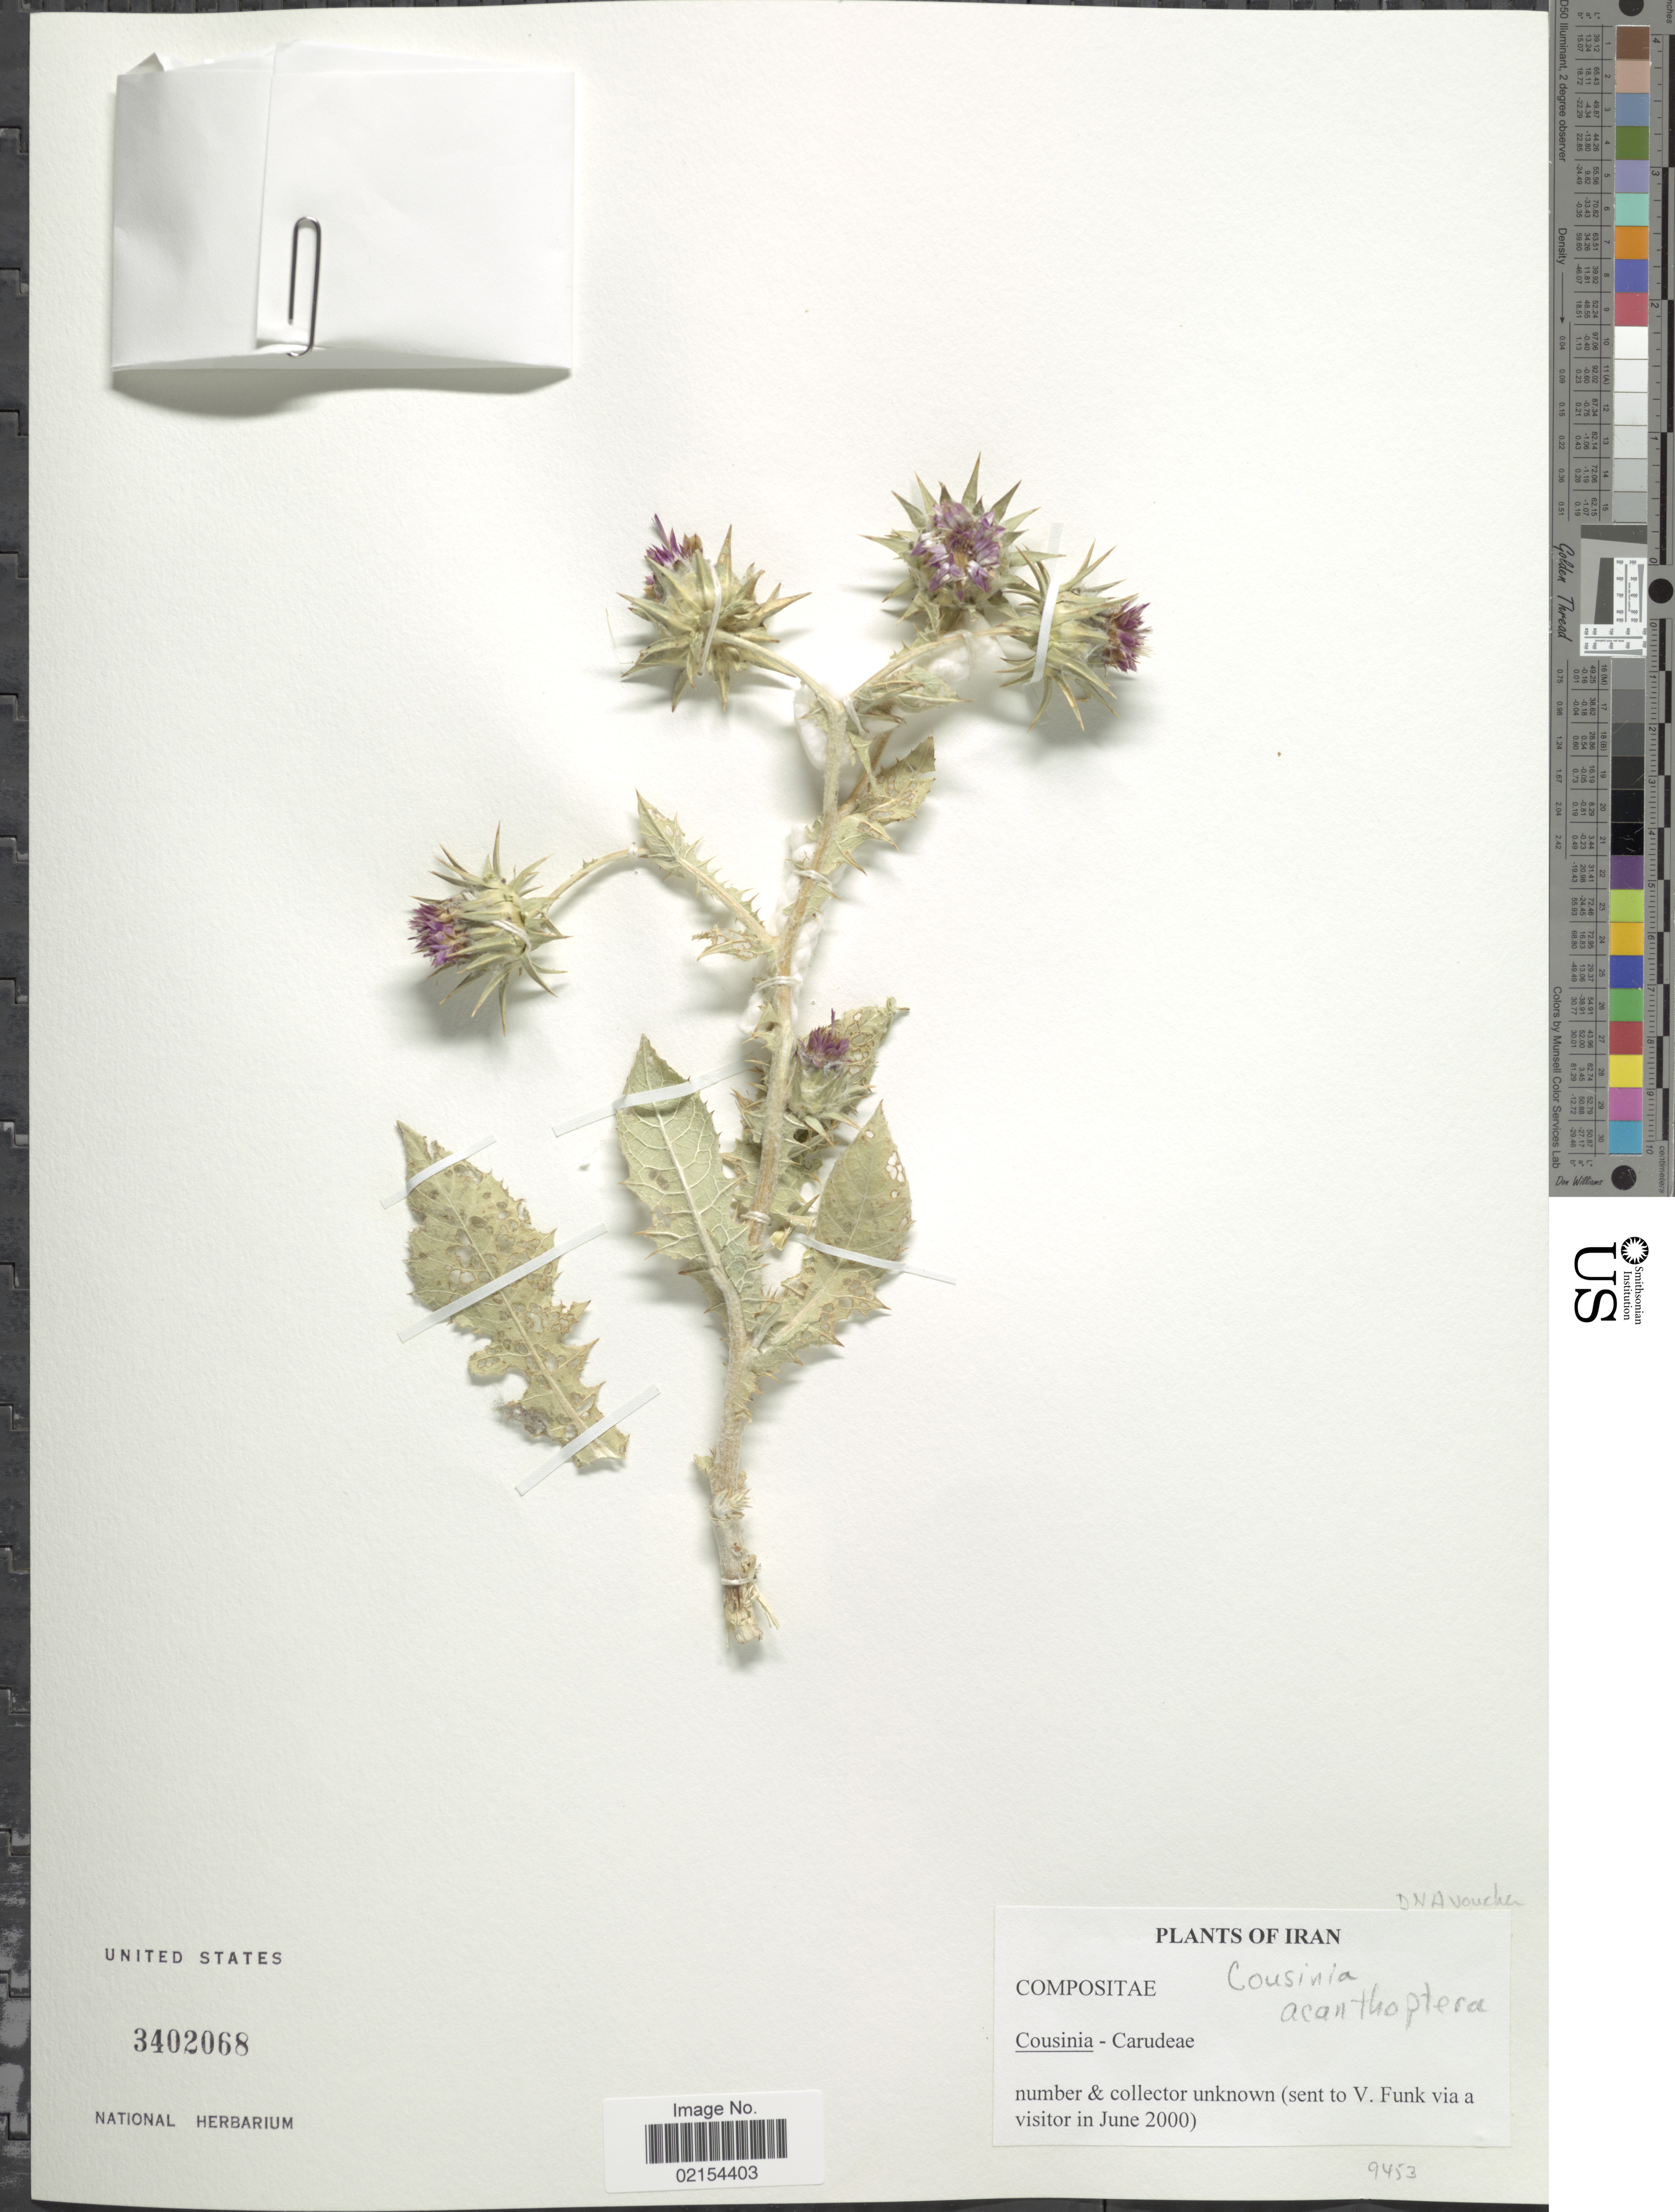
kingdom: Plantae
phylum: Tracheophyta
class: Magnoliopsida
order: Asterales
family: Asteraceae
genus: Cousinia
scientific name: Cousinia microcarpa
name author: Boiss.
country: Iran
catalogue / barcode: US 3402068